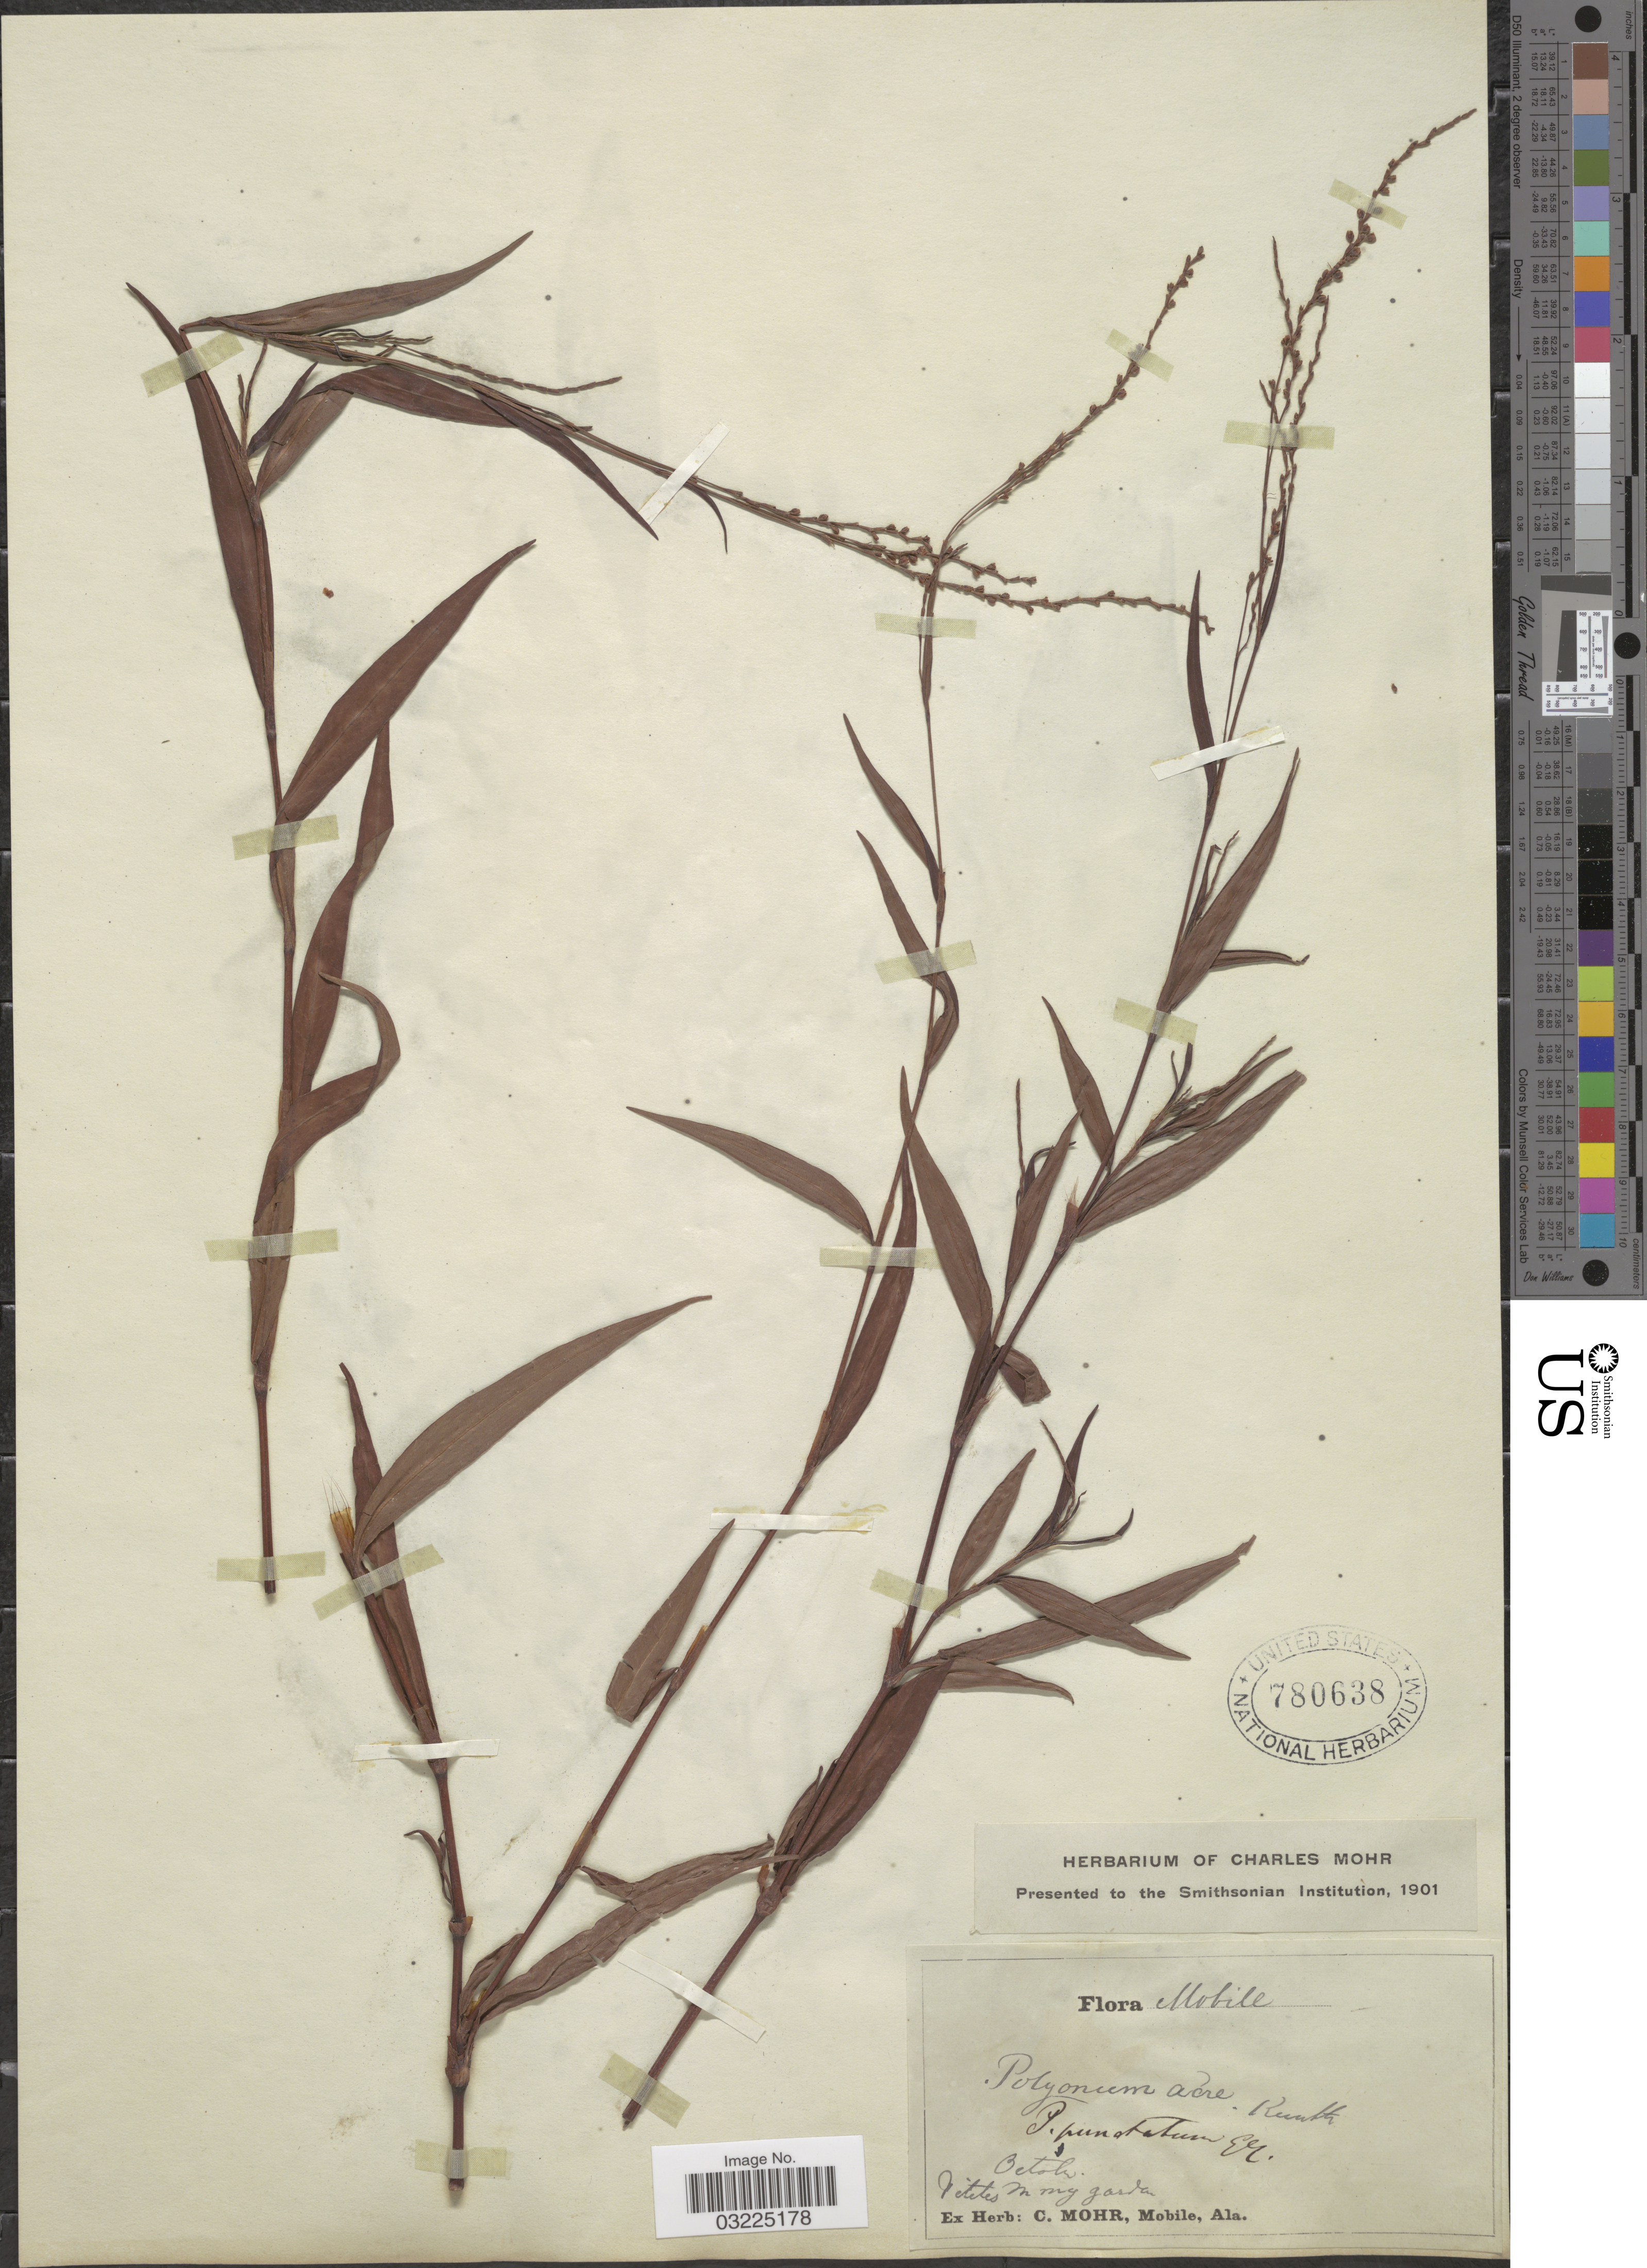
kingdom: Plantae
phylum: Tracheophyta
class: Magnoliopsida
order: Caryophyllales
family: Polygonaceae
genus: Persicaria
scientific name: Persicaria punctata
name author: (Elliott) Small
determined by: Atha, D. E.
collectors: C. T. Mohr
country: United States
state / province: Alabama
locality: Mobile.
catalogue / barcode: US 780638